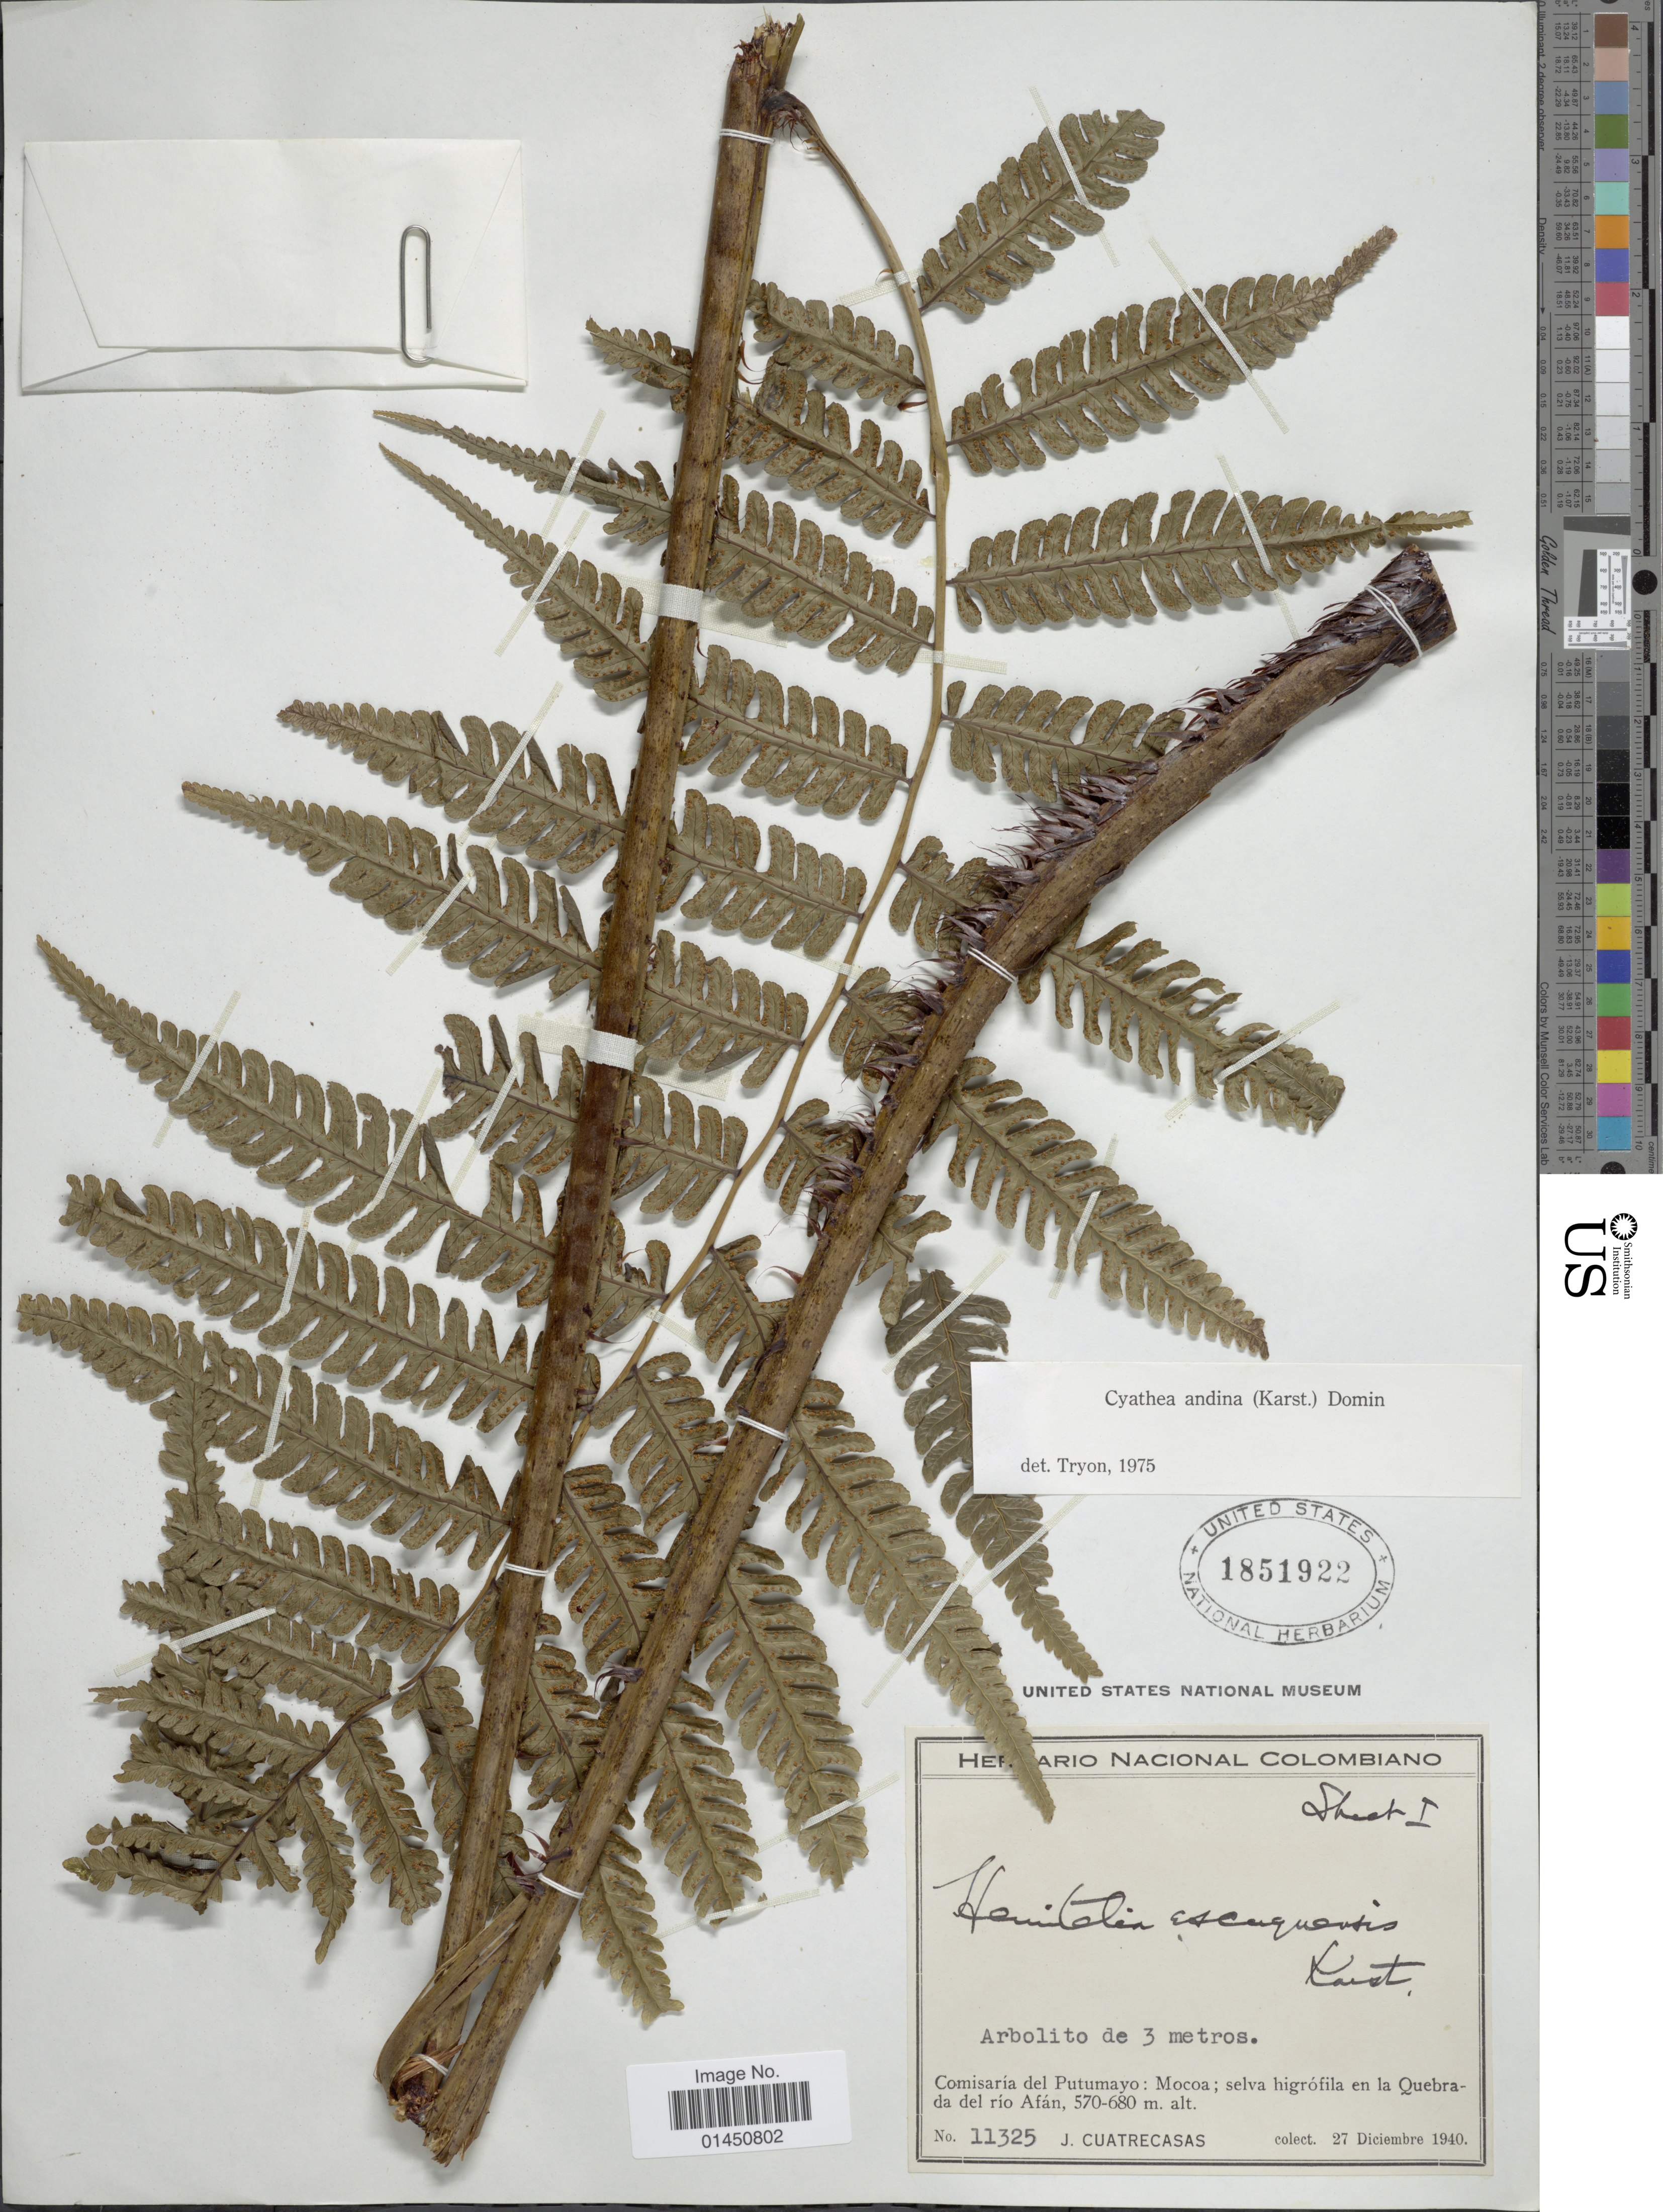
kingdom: Plantae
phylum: Tracheophyta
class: Polypodiopsida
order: Cyatheales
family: Cyatheaceae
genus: Cyathea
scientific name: Cyathea andina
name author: Domin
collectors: J. Cuatrecasas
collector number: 11325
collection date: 1940-12-27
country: Colombia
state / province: Putumayo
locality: Comisaria del Putumayo: Moca; selva higrofila en la Quebrada del rio Afan.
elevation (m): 570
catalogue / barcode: US 1851922